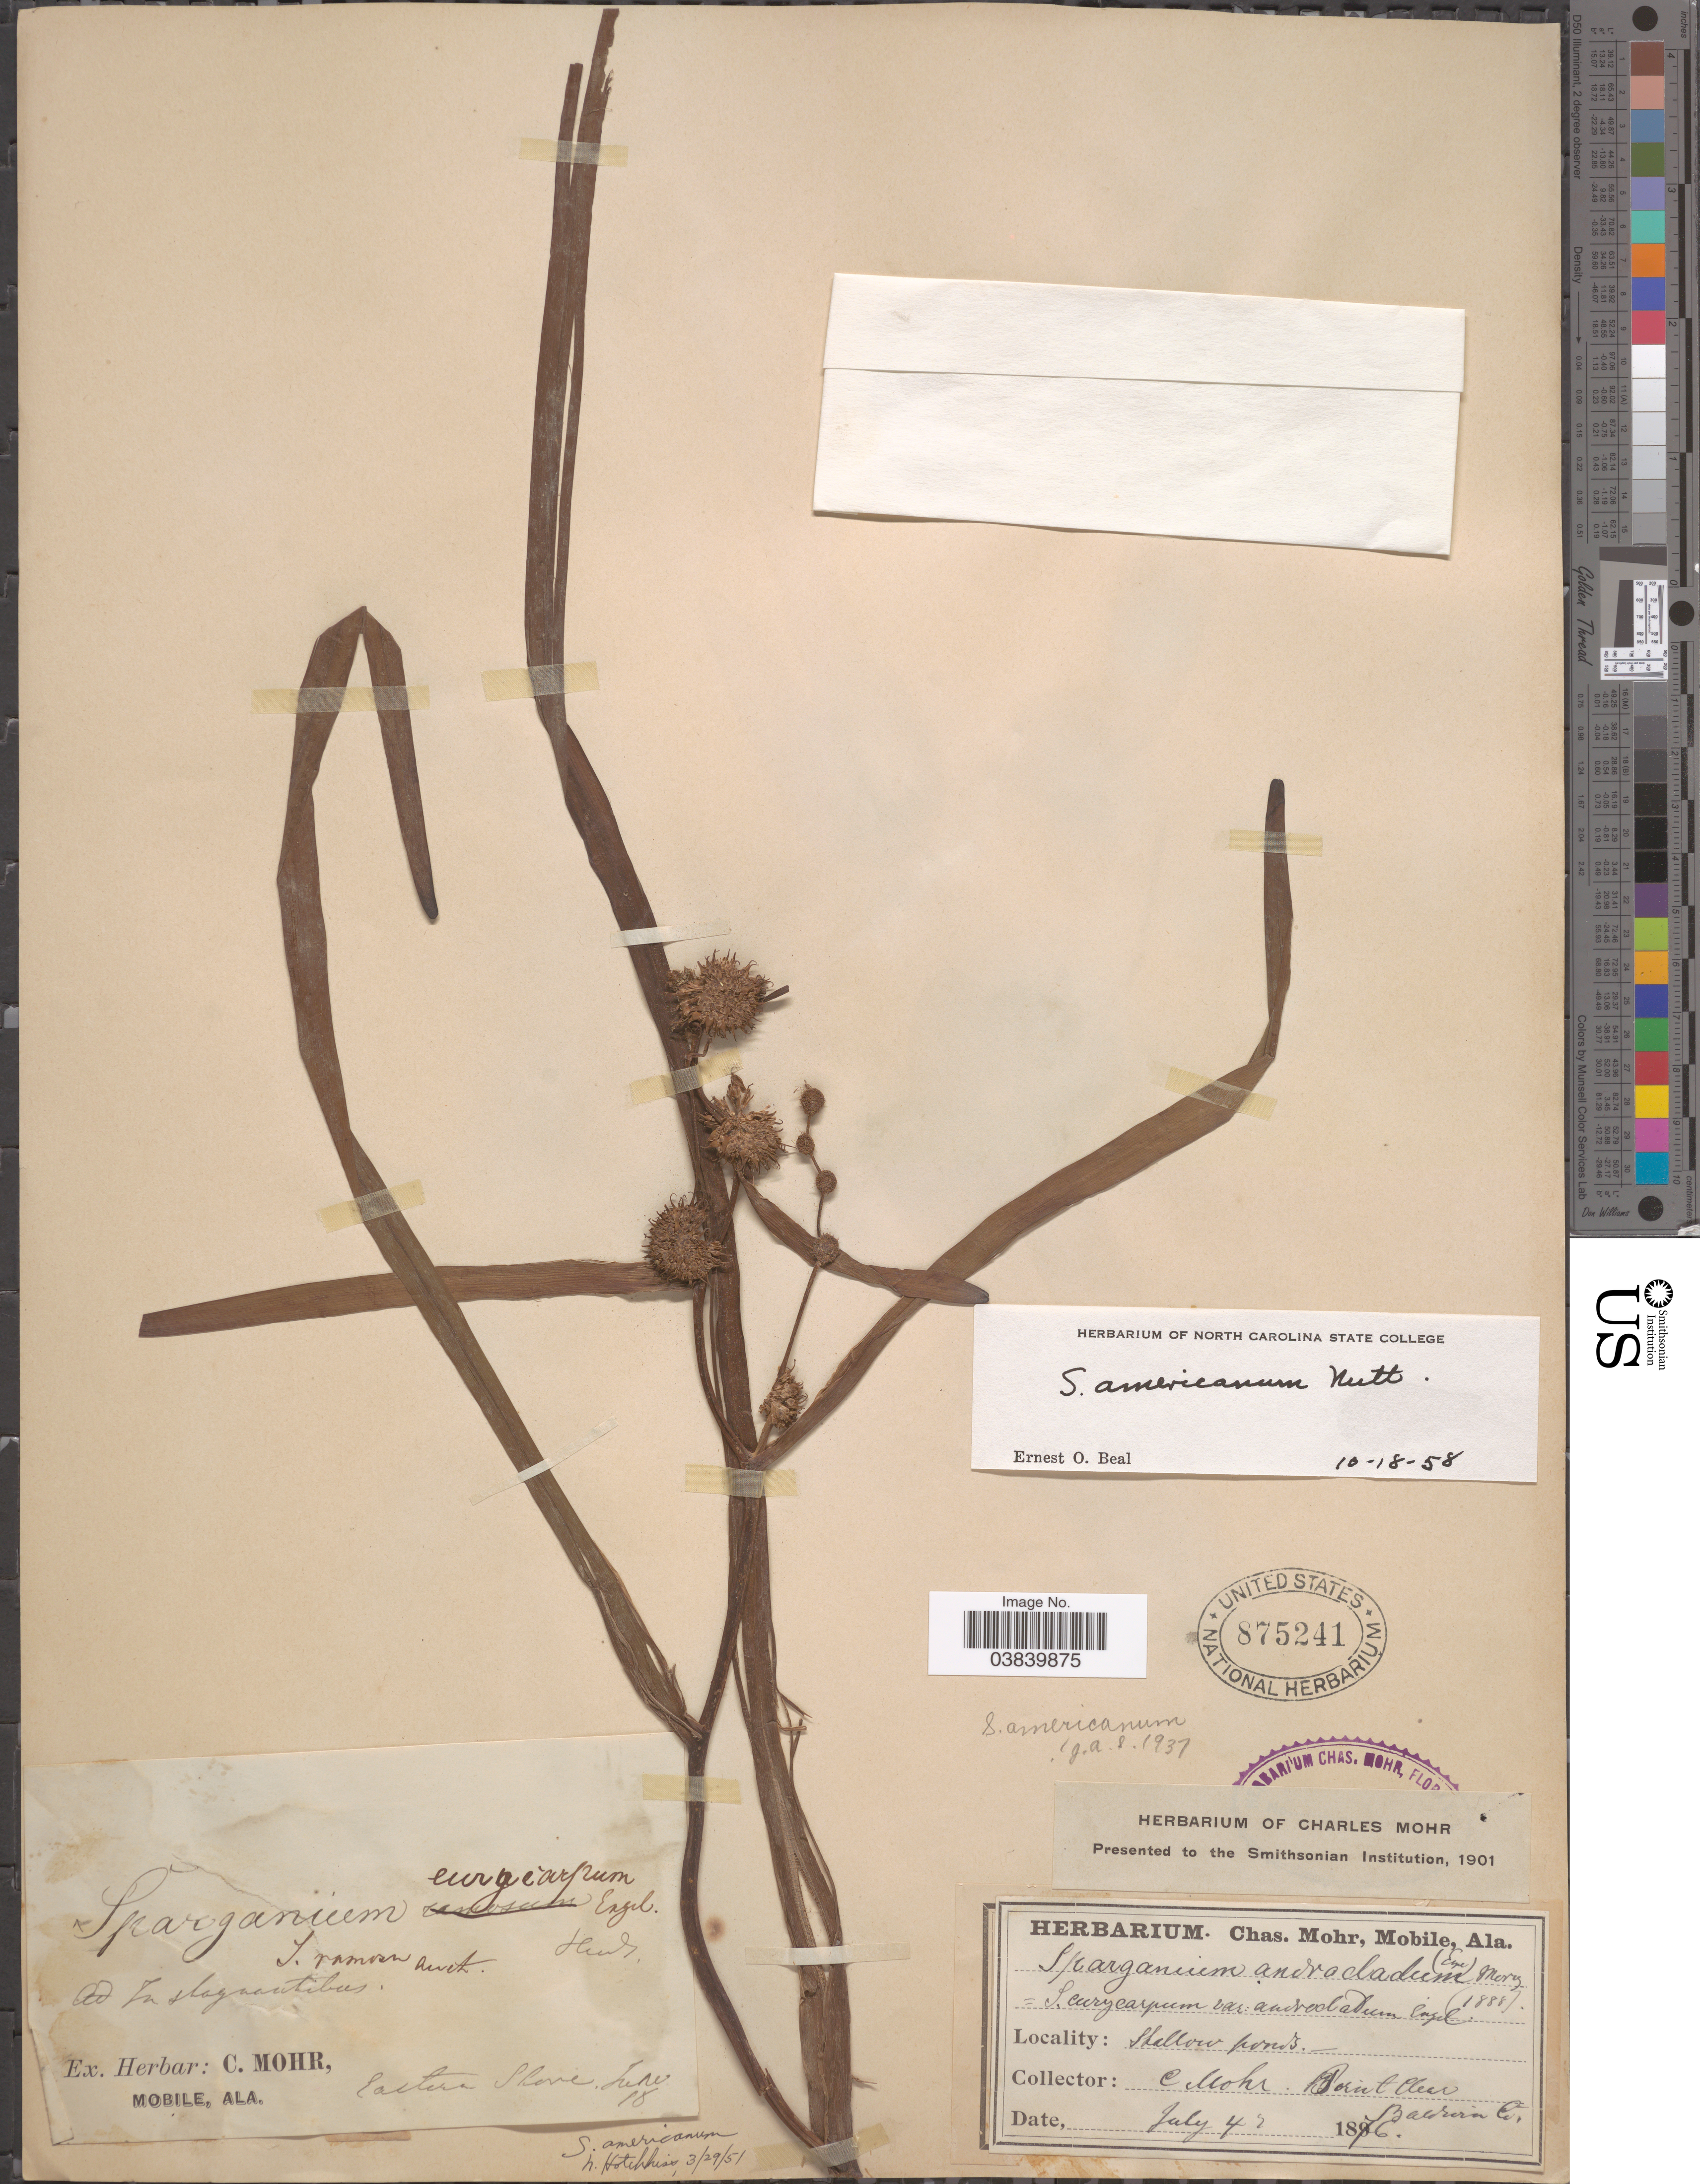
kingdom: Plantae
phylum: Tracheophyta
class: Liliopsida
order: Poales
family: Typhaceae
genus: Sparganium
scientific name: Sparganium americanum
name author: Nutt.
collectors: Mohr, C. T. (herbarium)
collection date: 1876-07-04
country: United States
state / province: Alabama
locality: Point Clear. Baldwin Co.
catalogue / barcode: US 875241